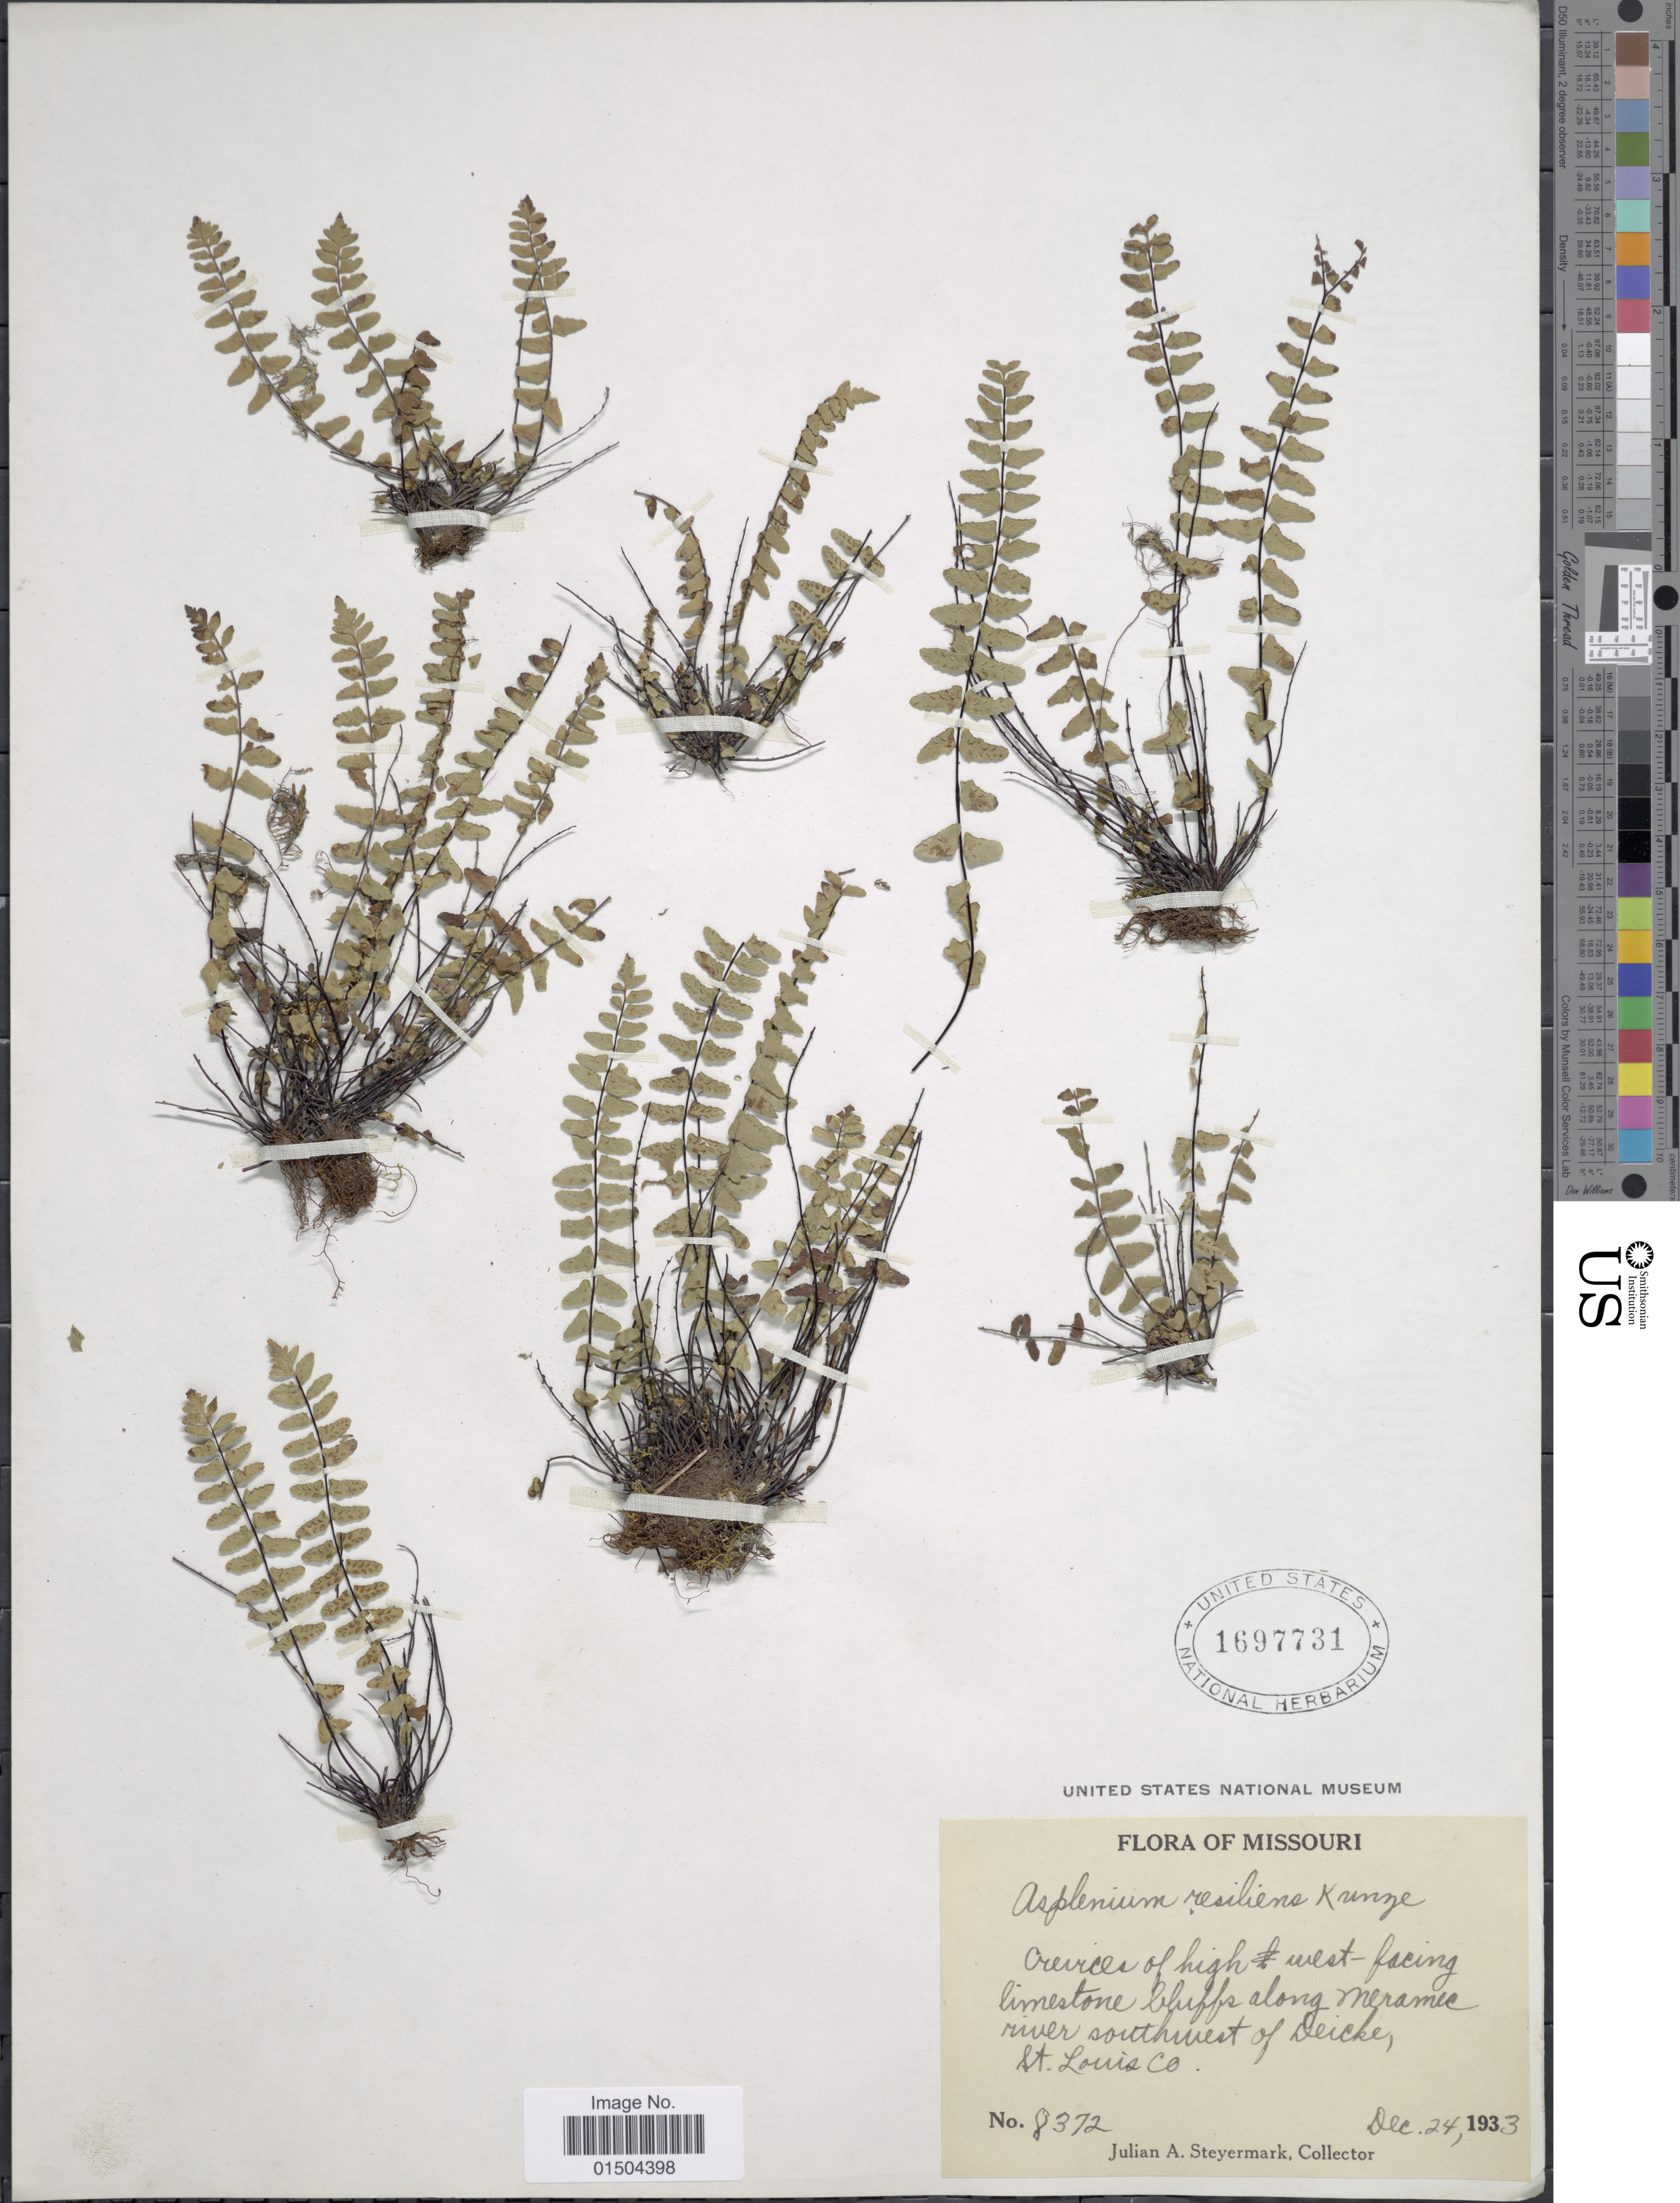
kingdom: Plantae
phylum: Tracheophyta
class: Polypodiopsida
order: Polypodiales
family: Aspleniaceae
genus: Asplenium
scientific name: Asplenium resiliens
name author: Kunze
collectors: J. Steyermark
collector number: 8372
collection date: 1933-12-24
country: United States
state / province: Missouri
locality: Crevices of high west-facing limestone bluffs along Meramec river southwest of Deicke, St. Louis Co.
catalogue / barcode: US 1697731